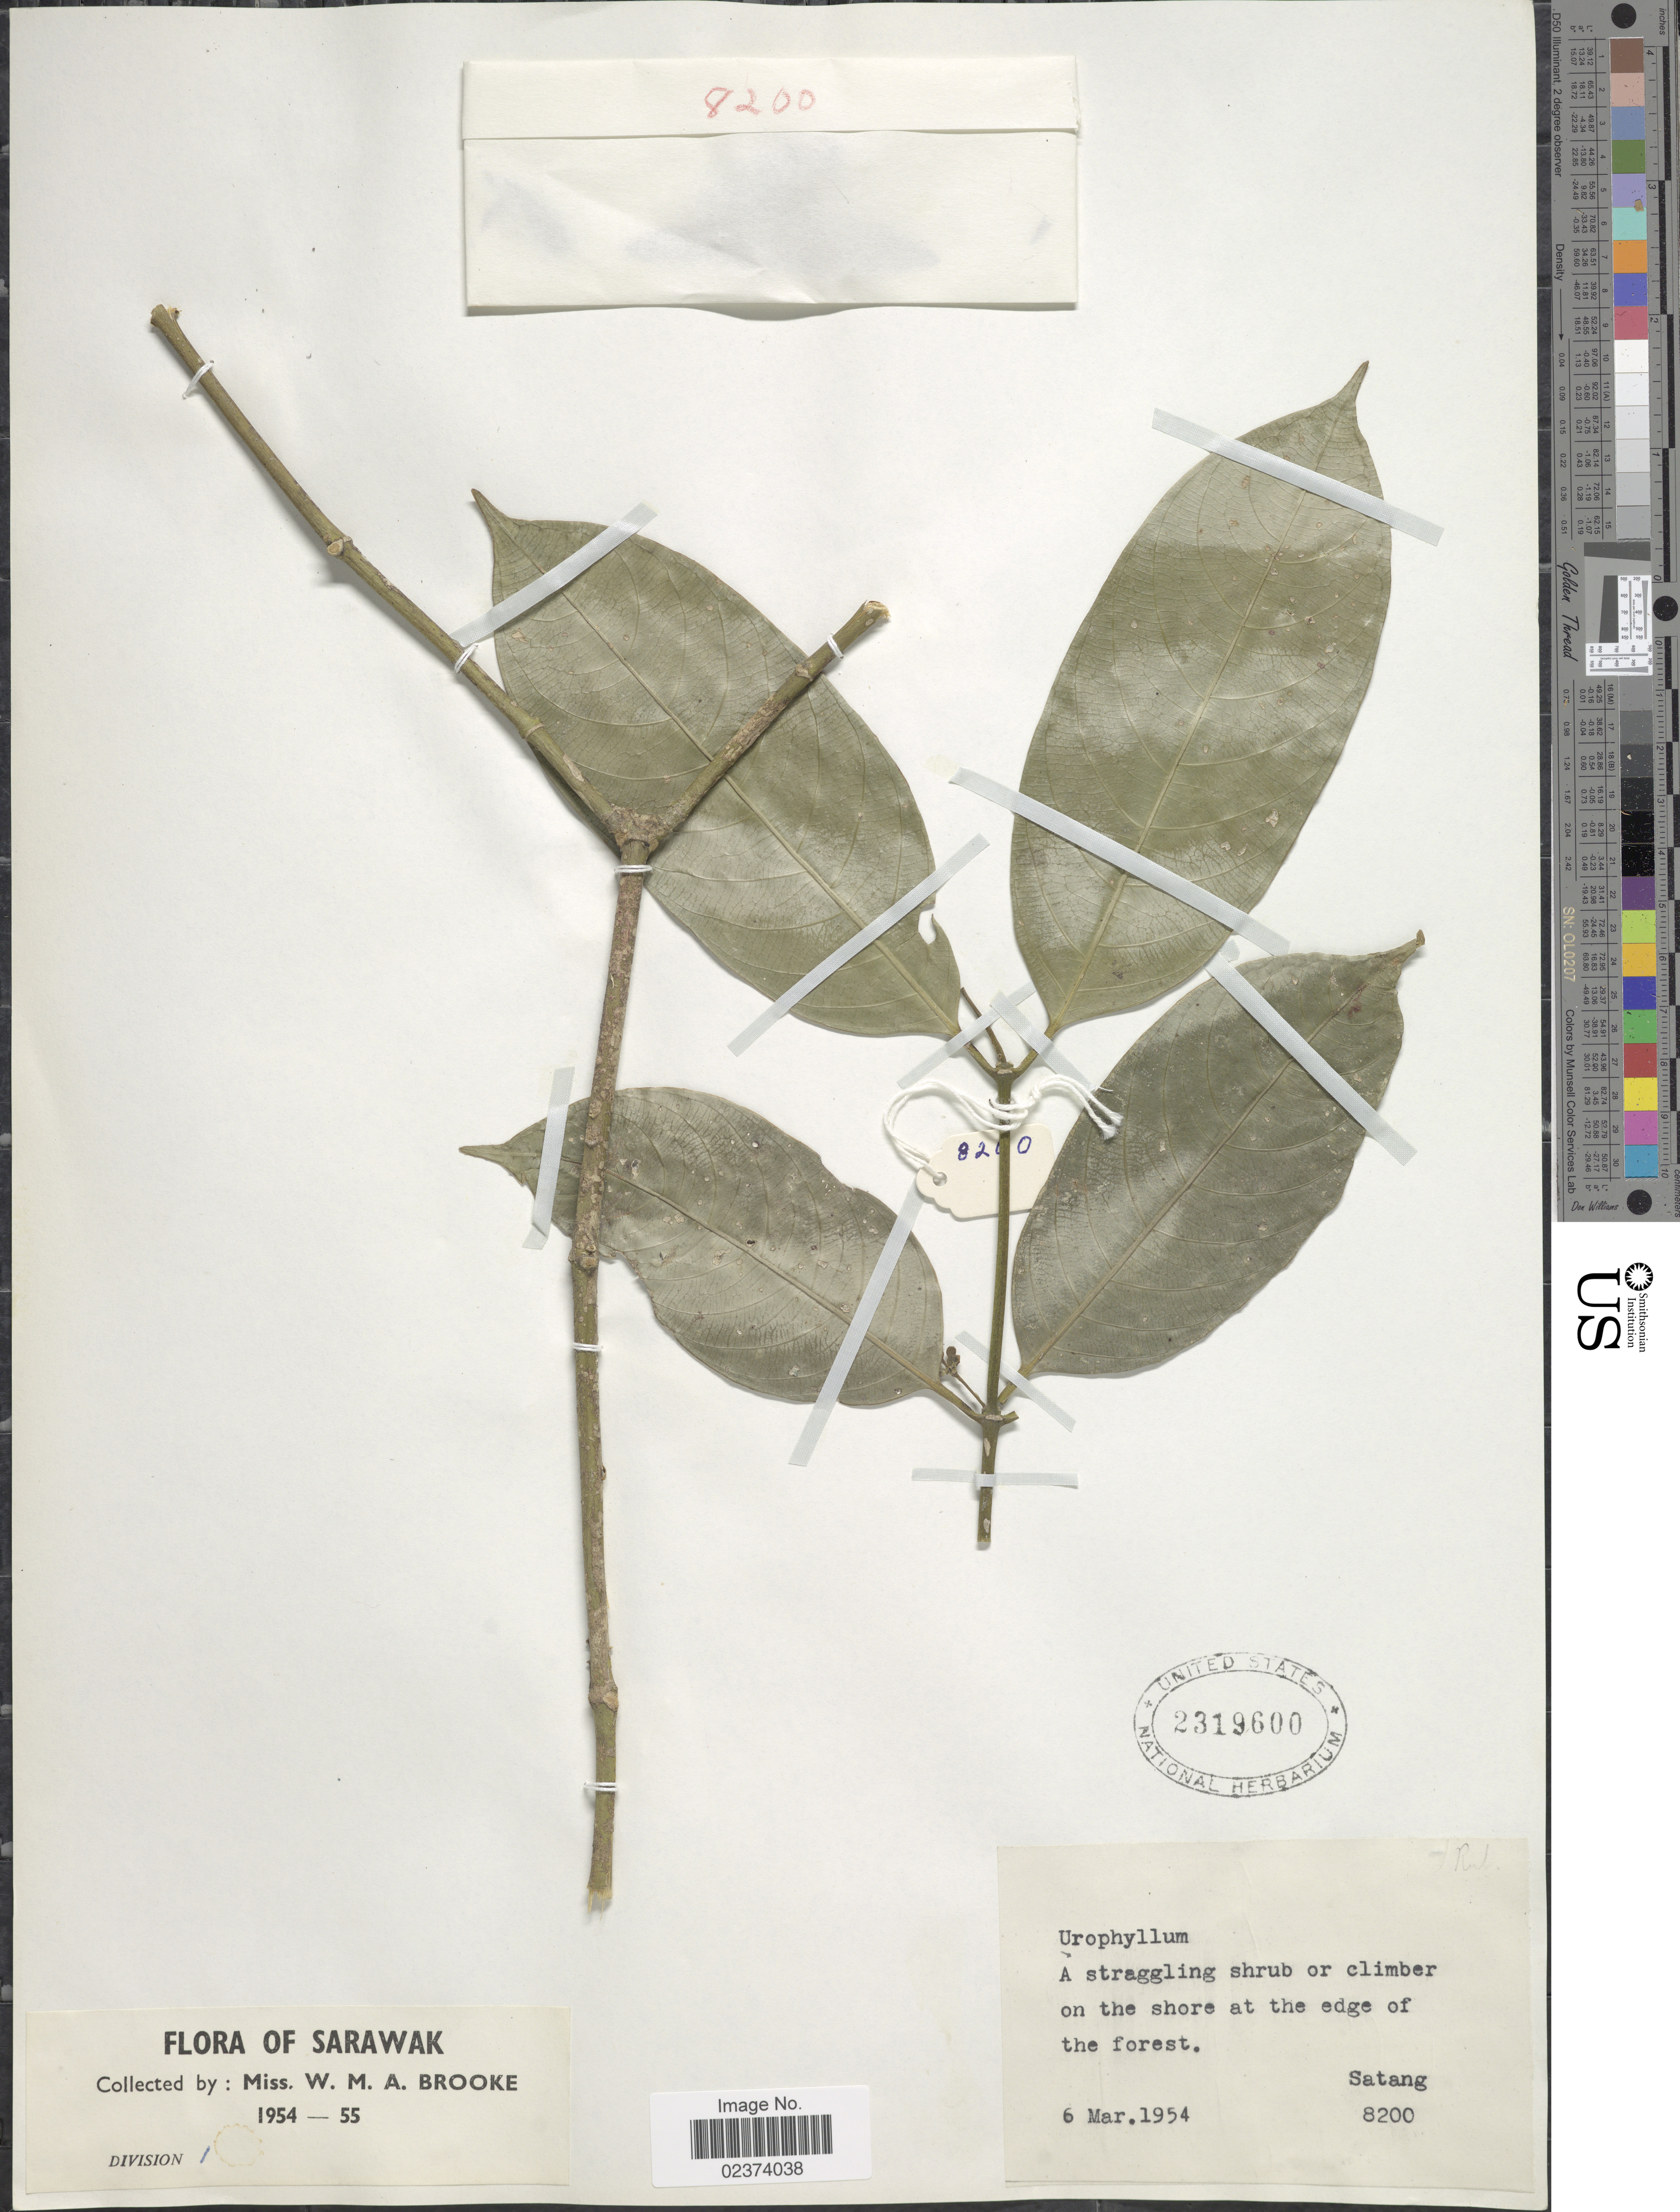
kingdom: Plantae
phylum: Tracheophyta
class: Magnoliopsida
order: Gentianales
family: Rubiaceae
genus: Urophyllum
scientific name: Urophyllum sp.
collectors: W. Brooke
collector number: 8200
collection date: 1954-03-06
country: Malaysia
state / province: Sarawak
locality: Satang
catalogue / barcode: US 2319600